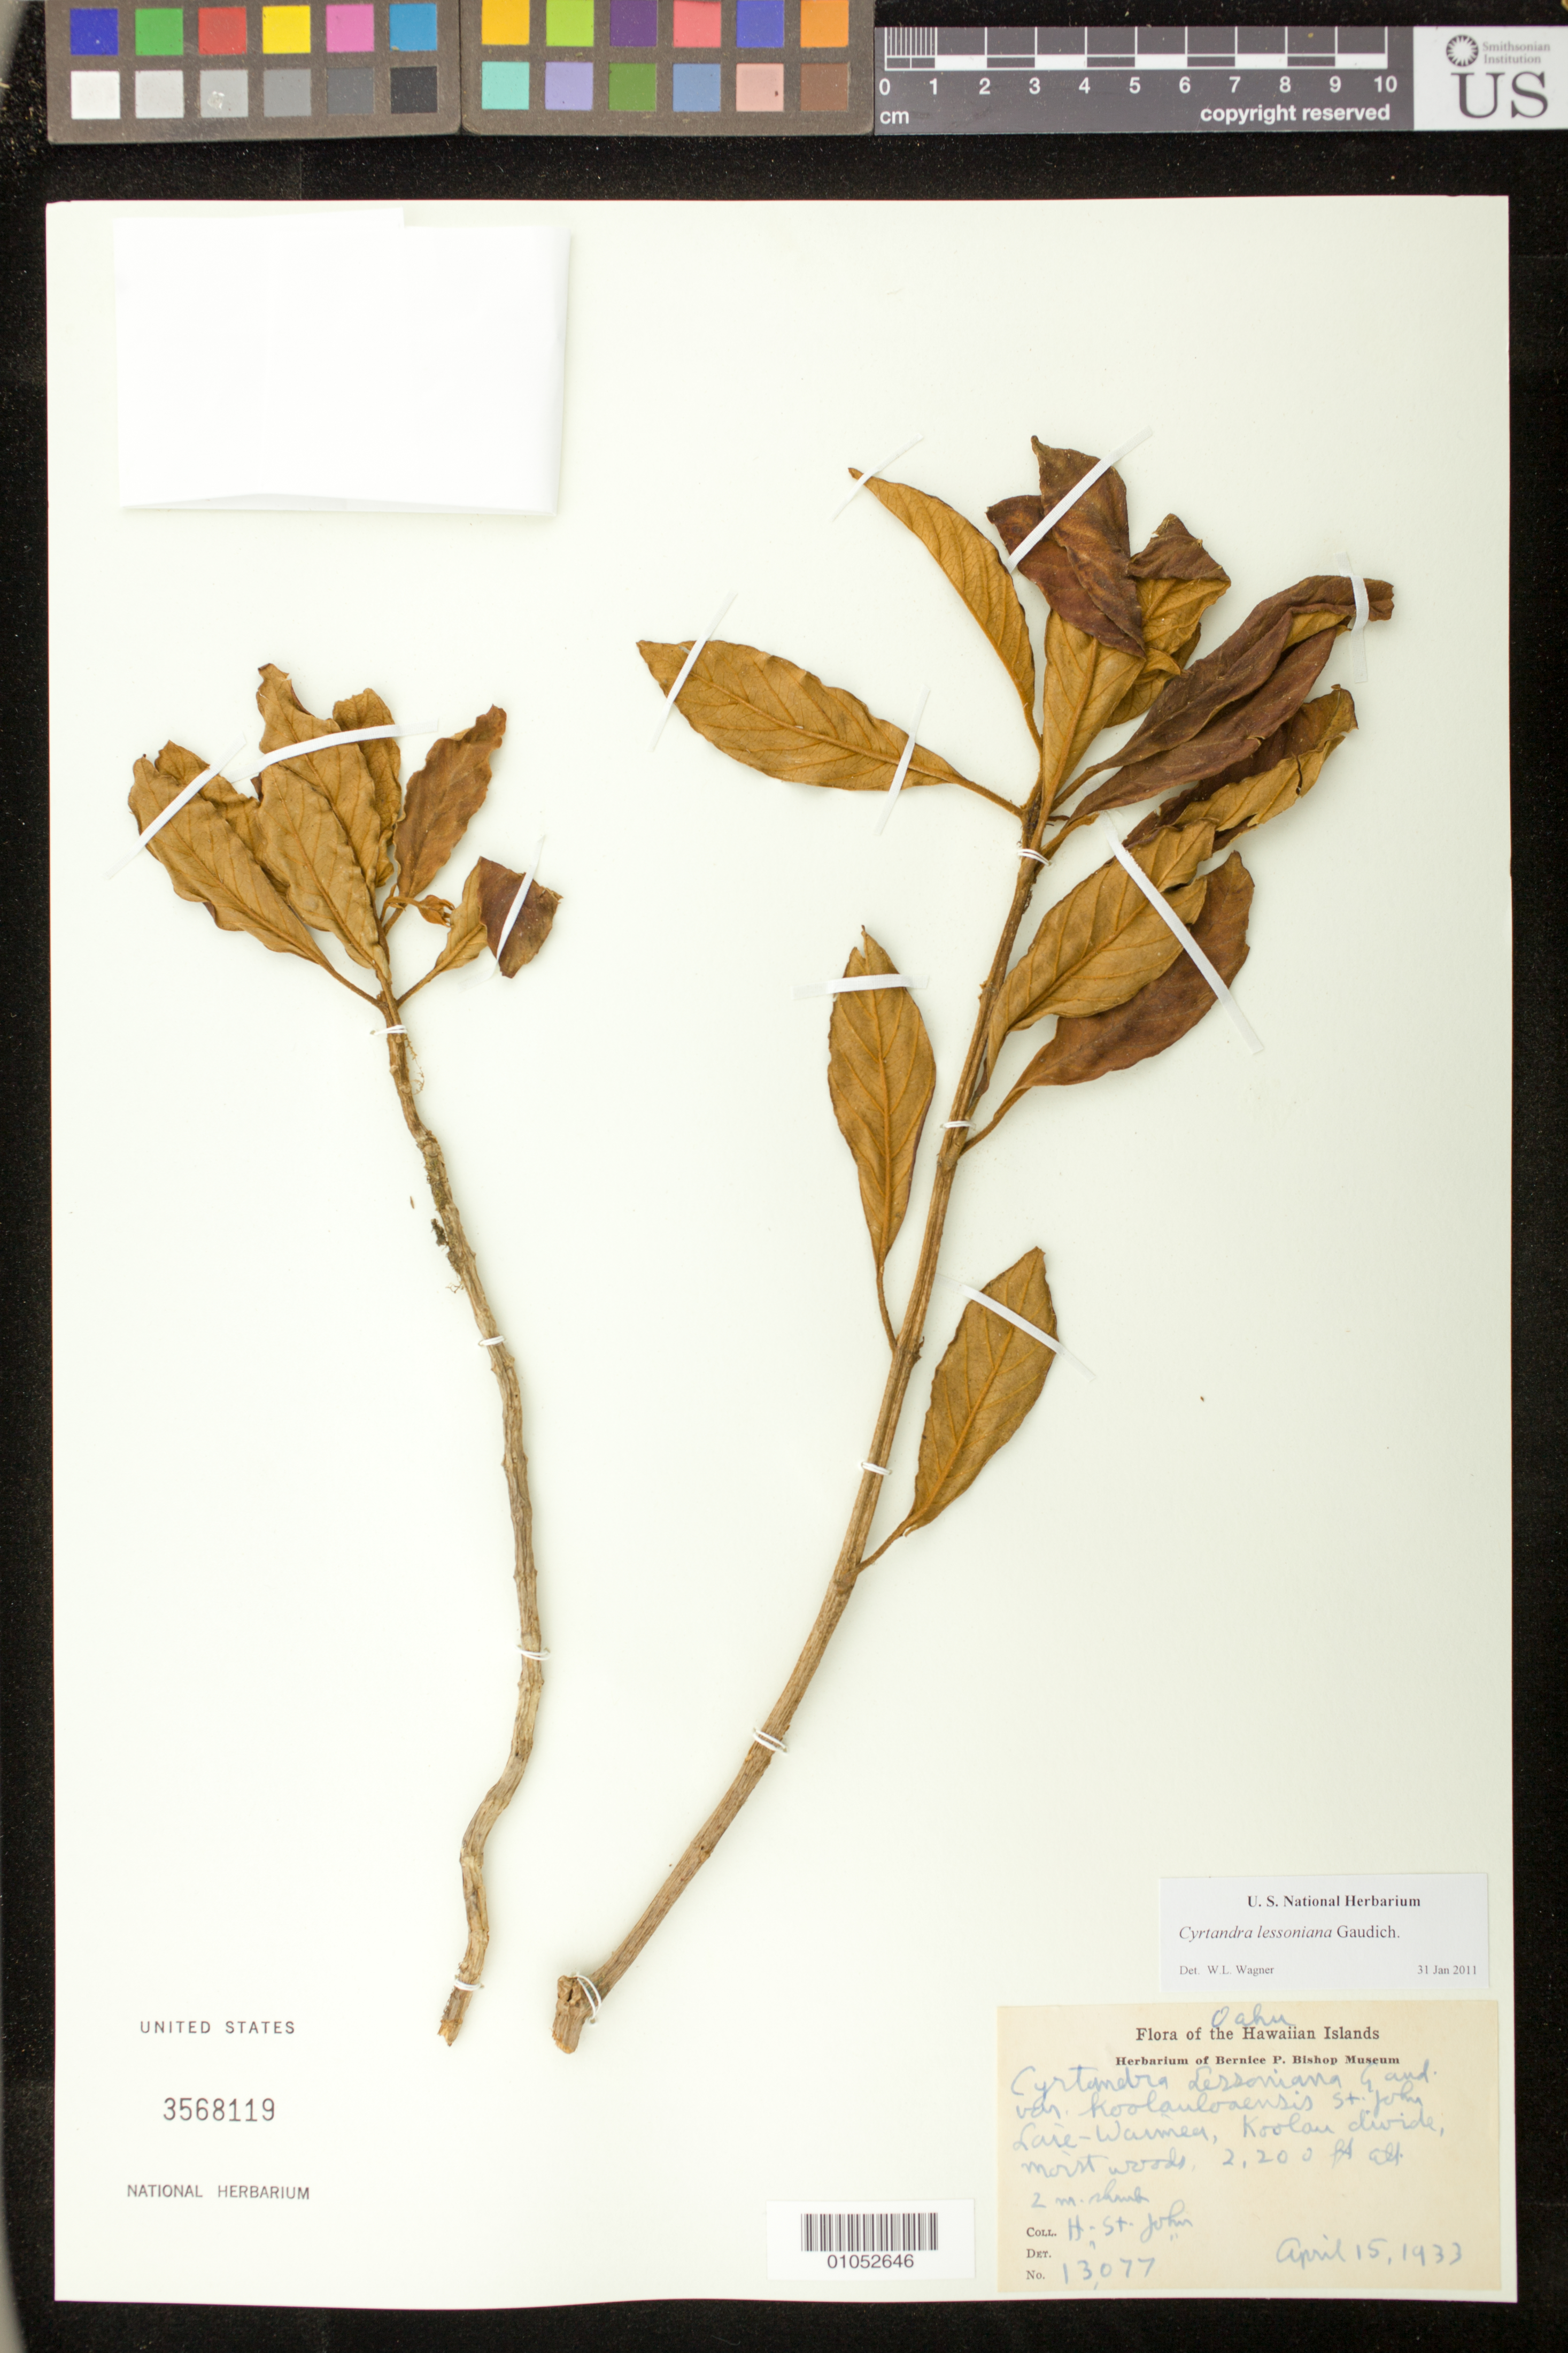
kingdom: Plantae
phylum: Tracheophyta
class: Magnoliopsida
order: Lamiales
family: Gesneriaceae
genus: Cyrtandra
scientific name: Cyrtandra lessoniana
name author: Gaudich.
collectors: H. St. John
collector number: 13077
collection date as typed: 15 Apr 1933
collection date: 1933-04-15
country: United States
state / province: Hawaii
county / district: Honolulu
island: Oahu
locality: Laie-Waimea, Koolau Divide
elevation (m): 670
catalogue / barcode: US 3568119